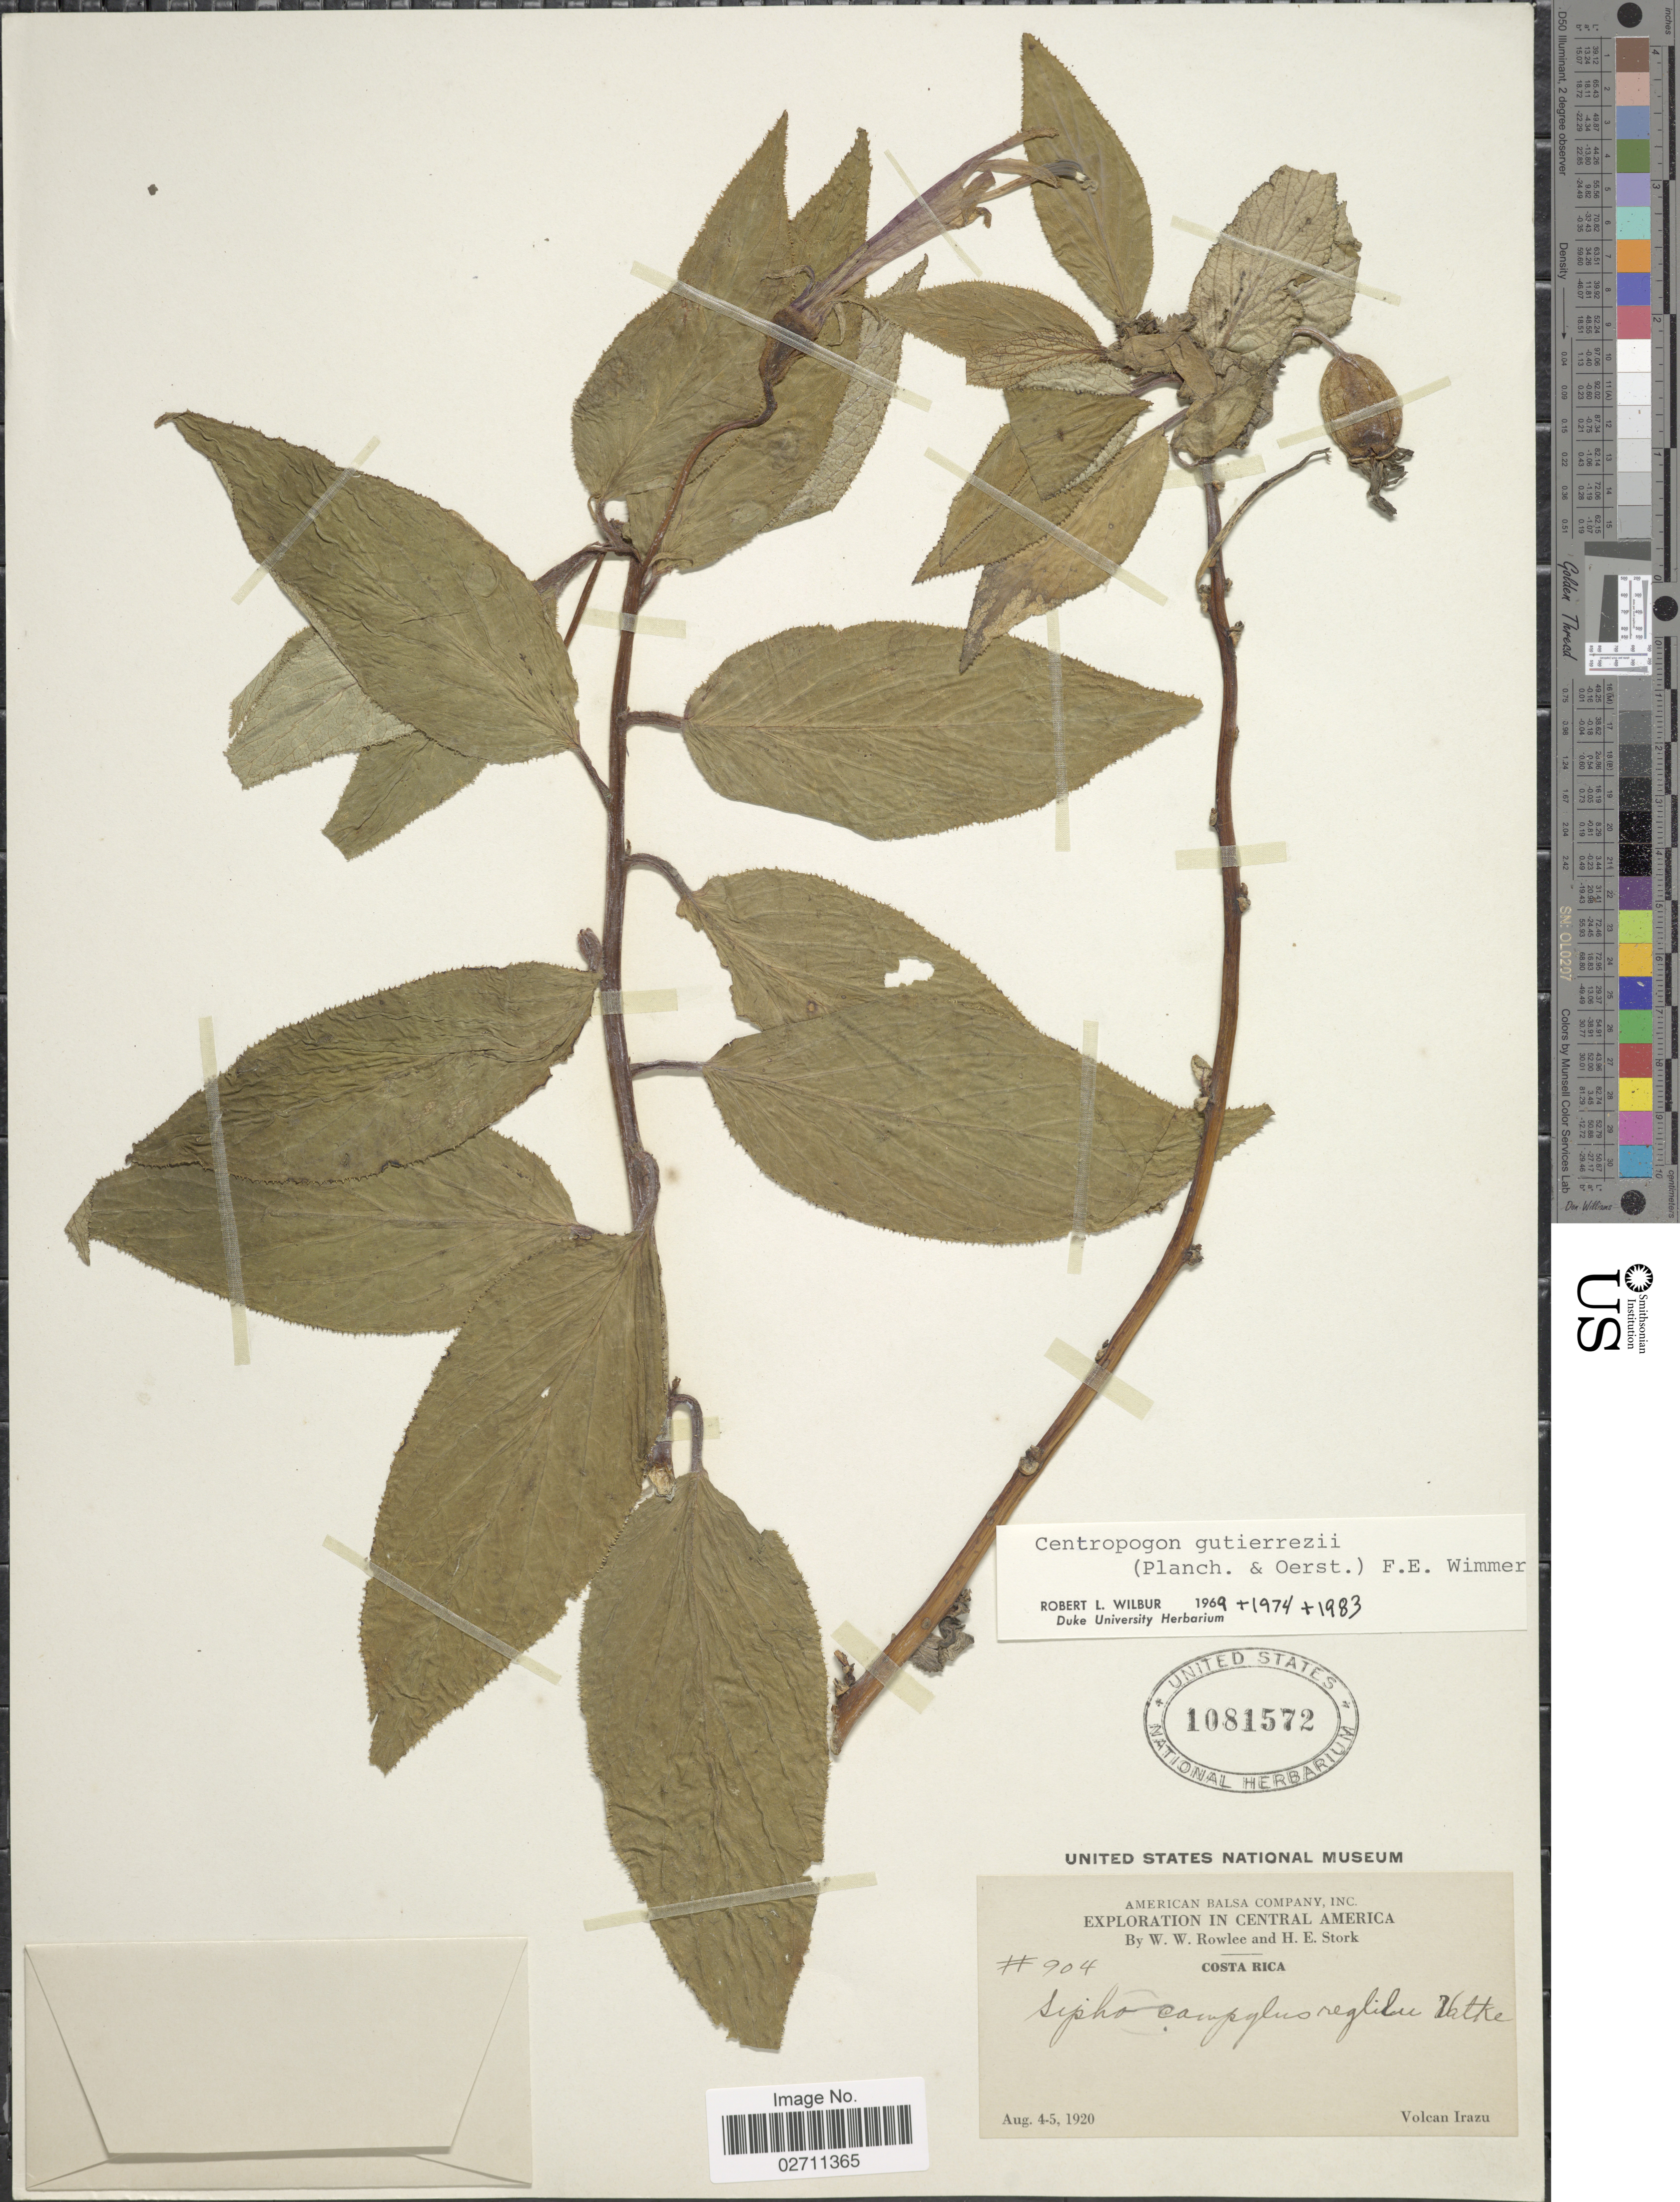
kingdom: Plantae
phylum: Tracheophyta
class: Magnoliopsida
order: Asterales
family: Campanulaceae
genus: Centropogon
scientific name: Centropogon gutierrezii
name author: (Planch. & Oerst.) E. Wimm.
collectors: W. W. Rowlee & H. E. Stork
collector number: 904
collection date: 1920-08-04/1920-08-05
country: Costa Rica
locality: Volcan Irazu.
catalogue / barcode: US 1081572